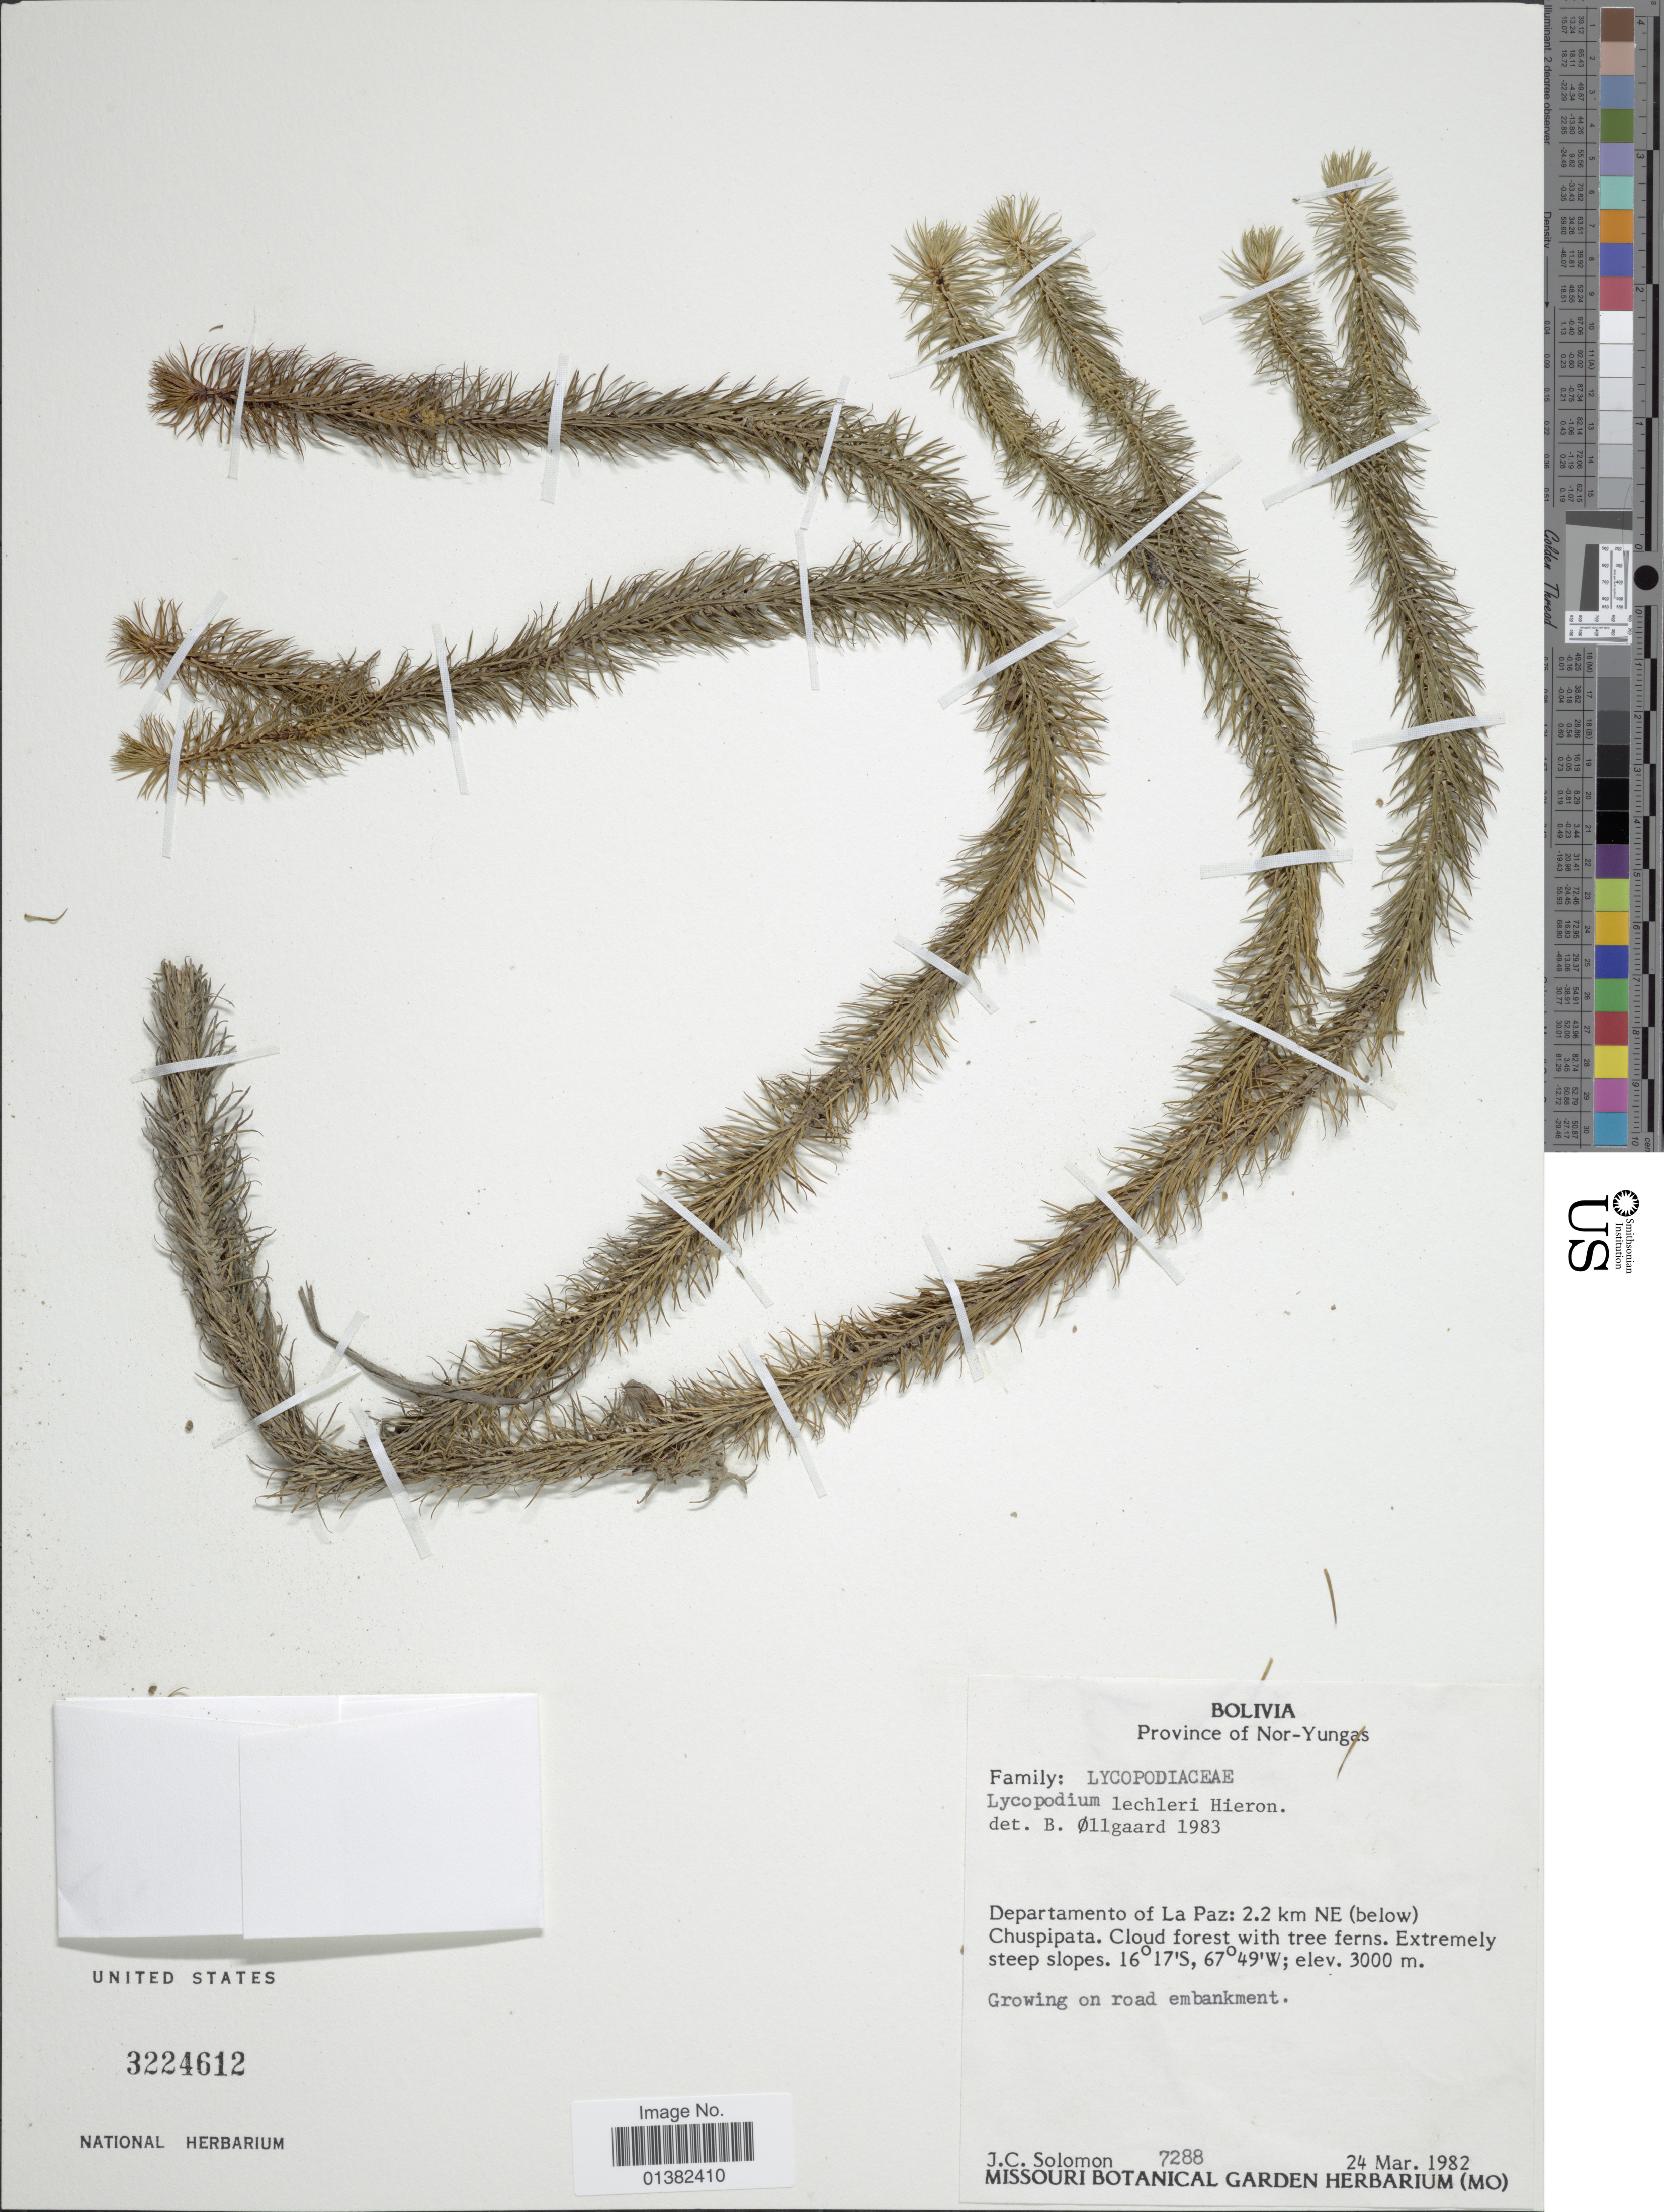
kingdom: Plantae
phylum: Tracheophyta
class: Lycopodiopsida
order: Lycopodiales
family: Lycopodiaceae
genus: Phlegmariurus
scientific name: Phlegmariurus hippurideus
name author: (Christ) B. Øllg.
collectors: J. C. Solomon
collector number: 7288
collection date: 1982-03-24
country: Bolivia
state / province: La Paz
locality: Province of Nor-Yungas, 2.2 km NE (below) Chuspipata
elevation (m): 3000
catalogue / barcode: US 3224612